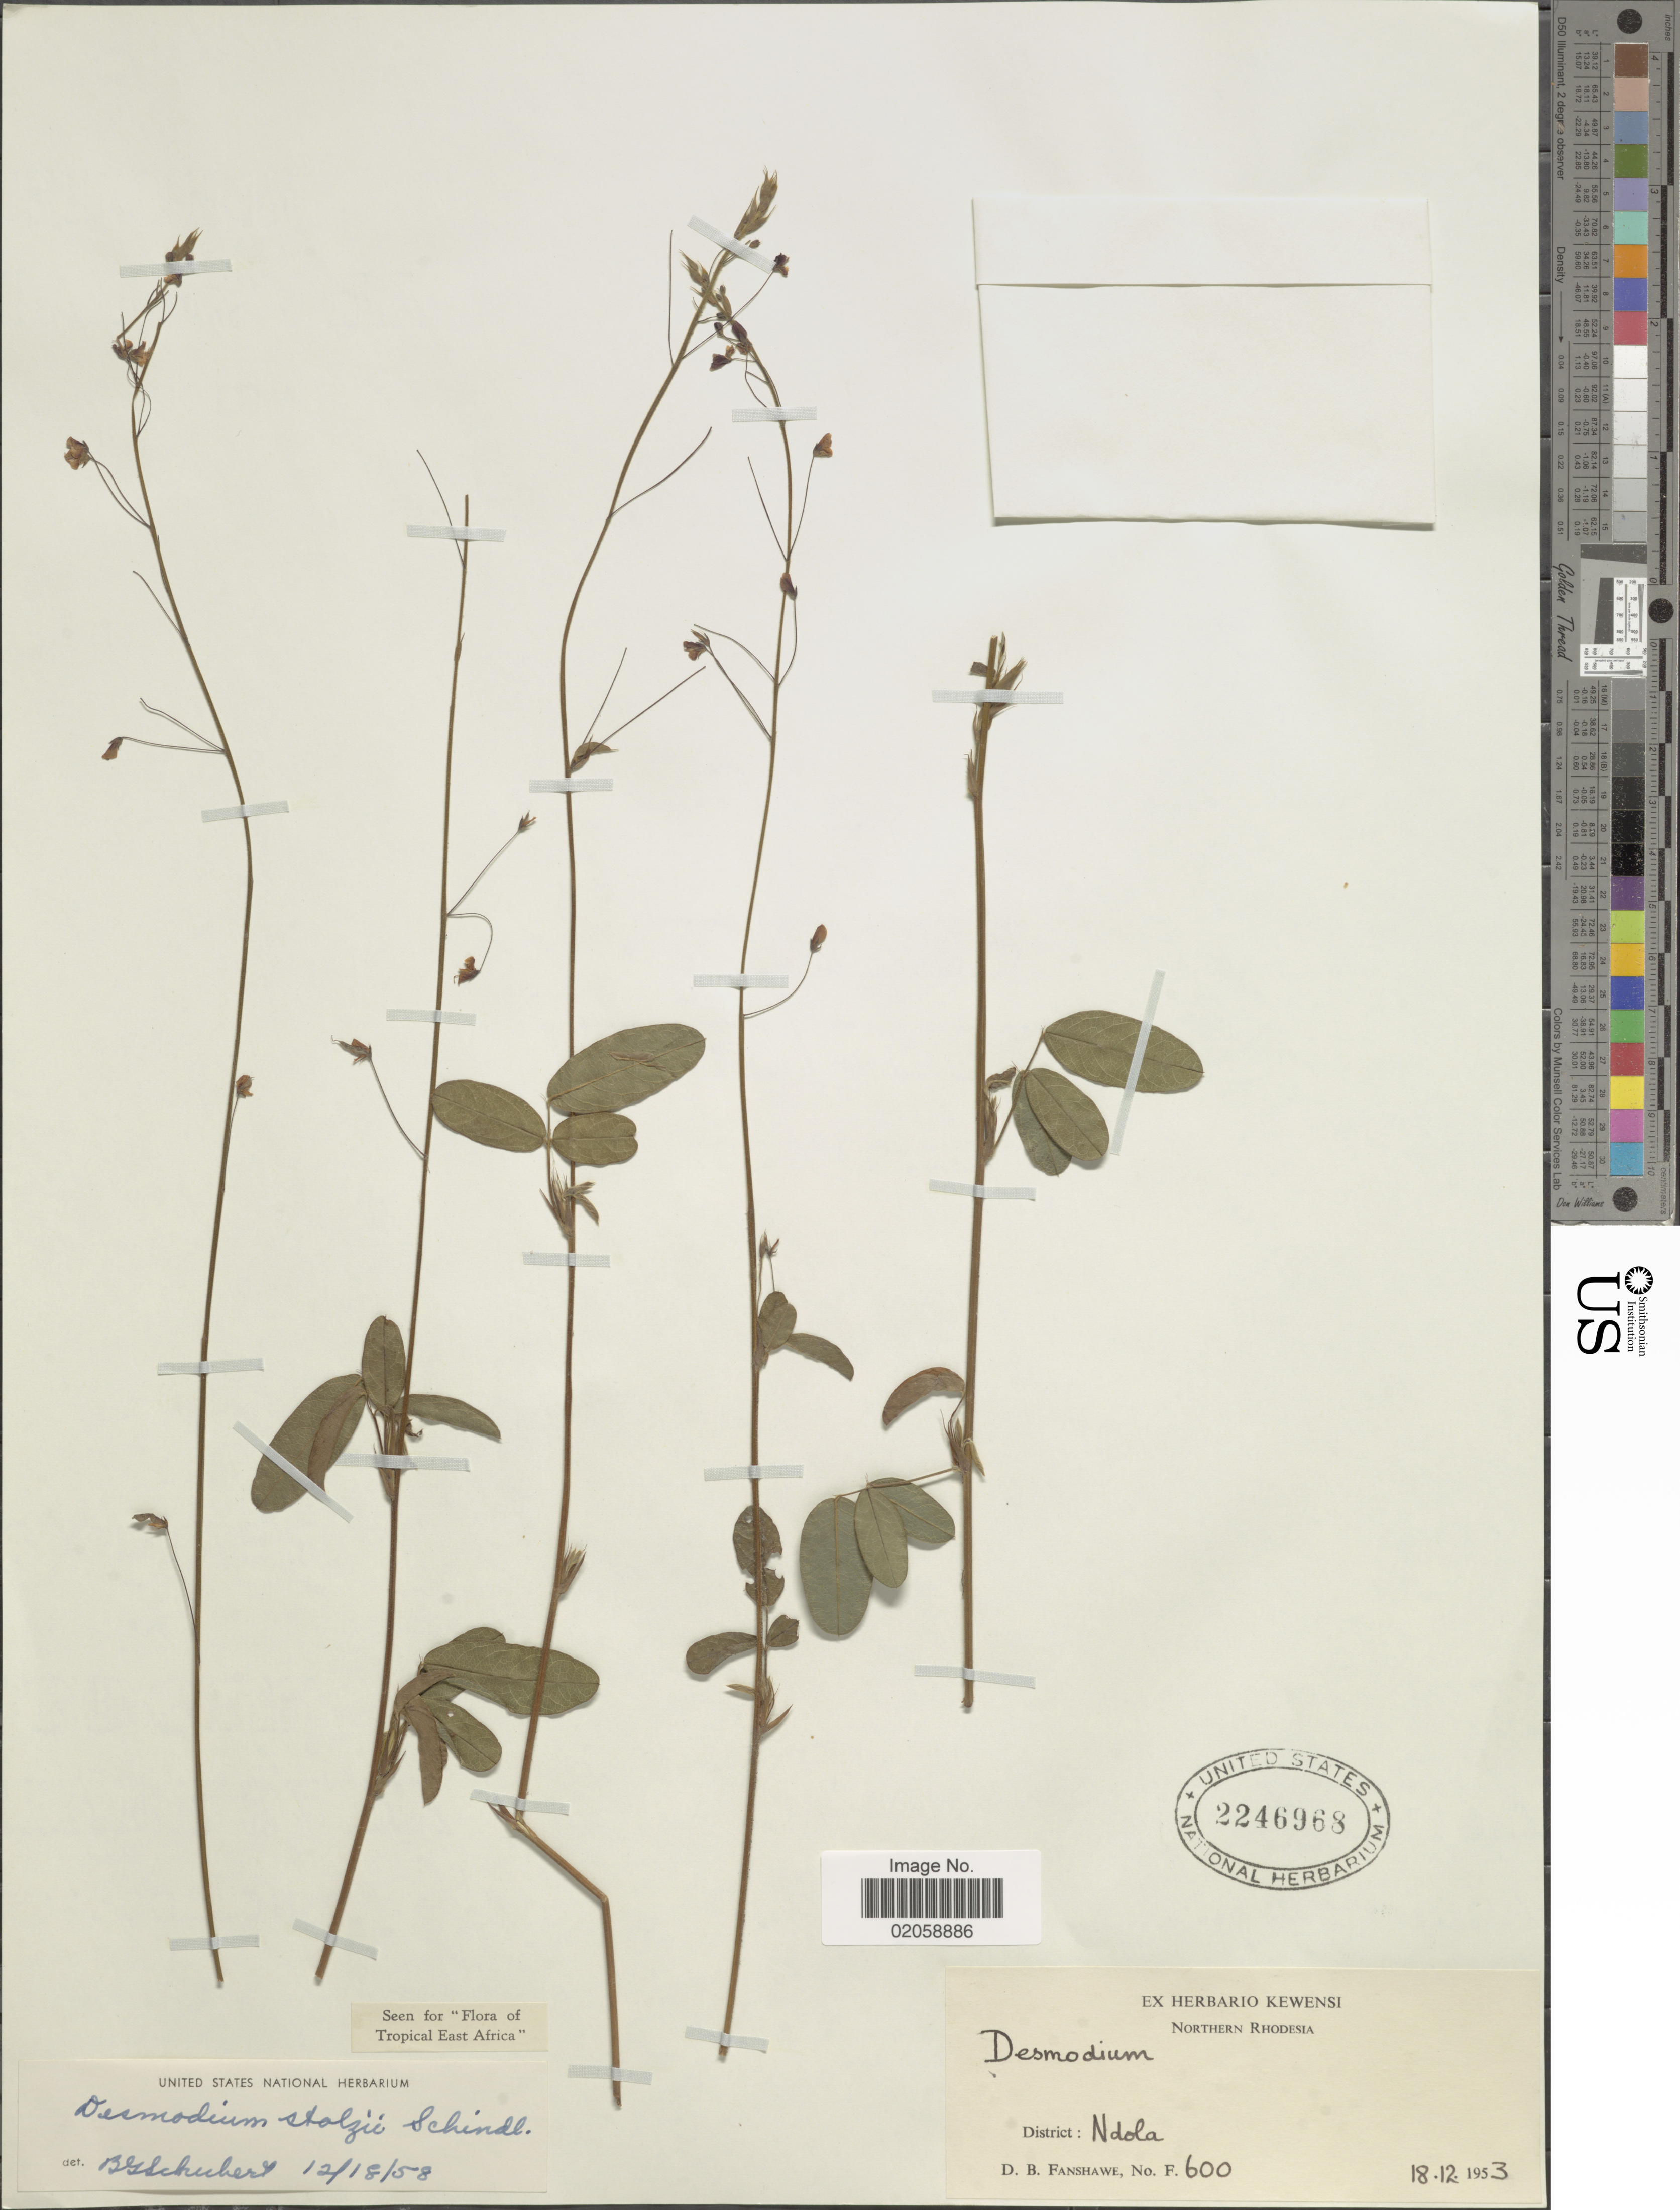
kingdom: Plantae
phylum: Tracheophyta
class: Magnoliopsida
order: Fabales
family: Fabaceae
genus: Grona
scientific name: Grona stolzii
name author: (Schindl.) H. Ohashi & K. Ohashi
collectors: D. B. Fanshawe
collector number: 600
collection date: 1953-12-18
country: Zambia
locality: Northern Rhodesia. District: Ndola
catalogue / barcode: US 2246968